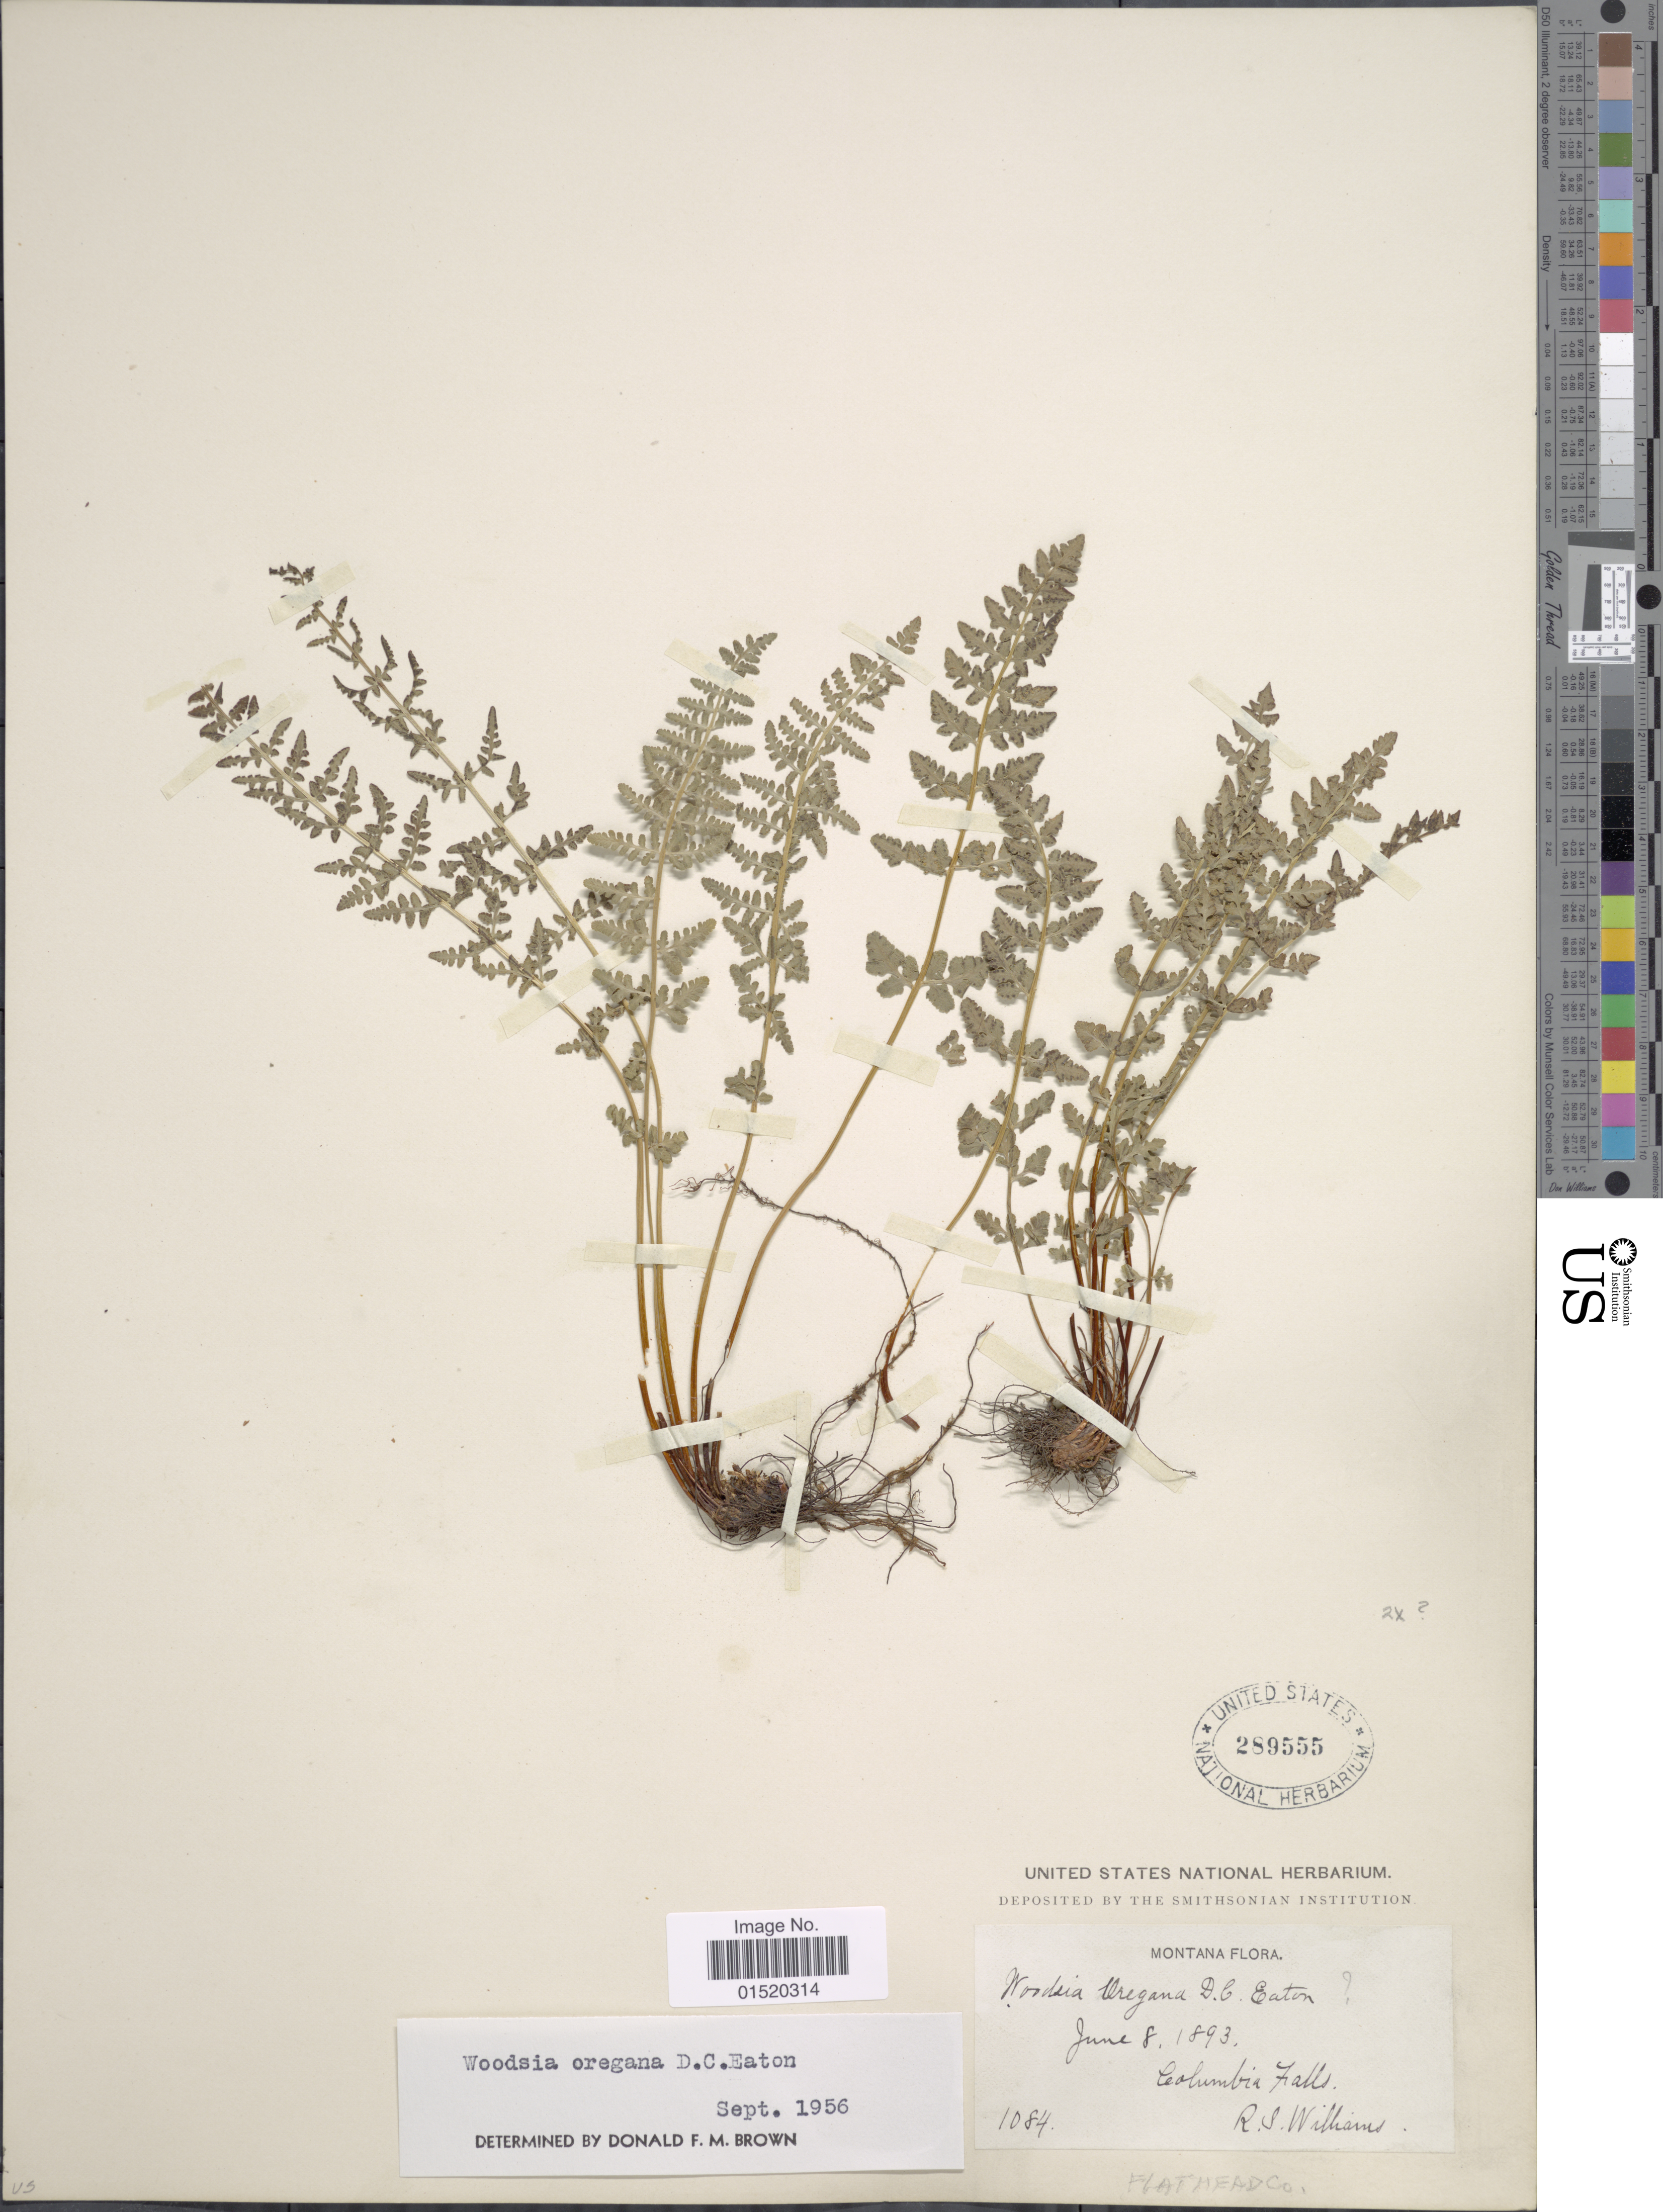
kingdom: Plantae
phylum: Tracheophyta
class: Polypodiopsida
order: Polypodiales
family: Woodsiaceae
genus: Woodsia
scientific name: Woodsia oregana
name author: D.C. Eaton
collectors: R. S. Williams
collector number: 1084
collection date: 1893-06-08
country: United States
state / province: Montana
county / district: Flathead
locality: Columbia Falls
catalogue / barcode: US 289555